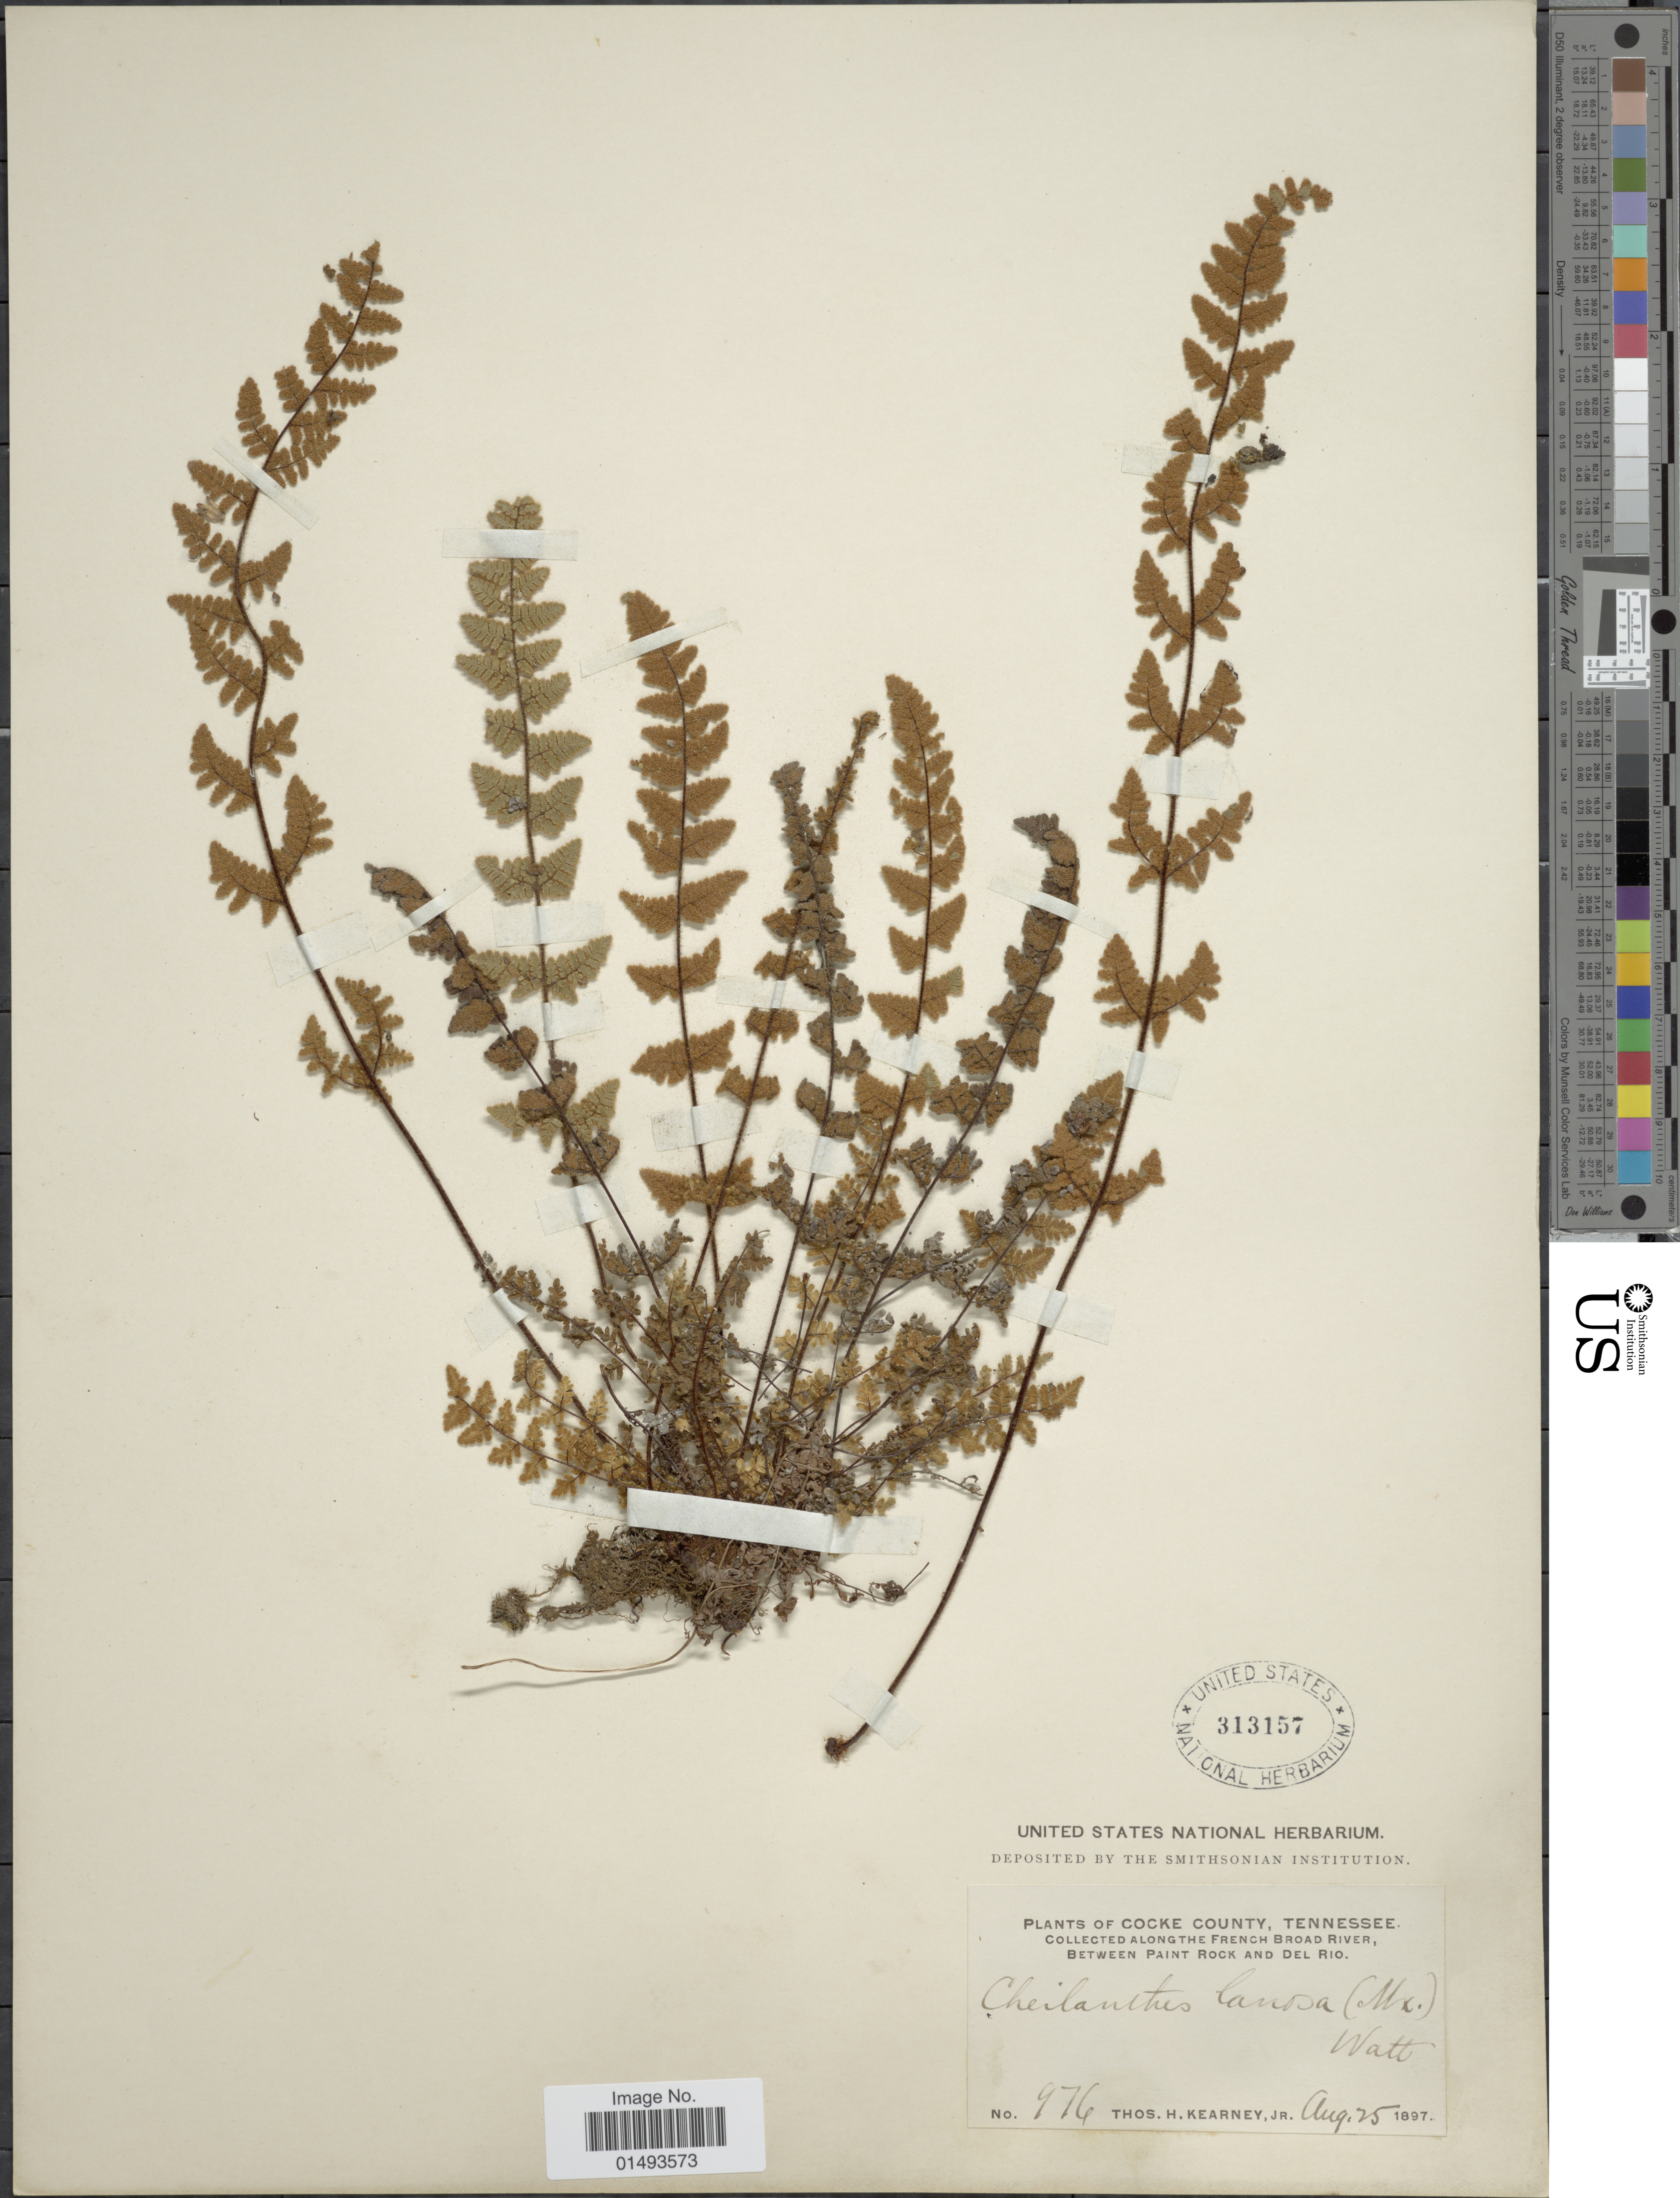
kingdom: Plantae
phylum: Tracheophyta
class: Polypodiopsida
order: Polypodiales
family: Pteridaceae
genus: Myriopteris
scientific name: Myriopteris lanosa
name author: (Michx.) Grusz & Windham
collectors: T. H. Kearney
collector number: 976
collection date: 1897-08-25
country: United States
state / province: Tennessee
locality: Plants of Cocke County, Collected along the french Broad River, between Paint Rock and Del Rio.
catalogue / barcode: US 313157